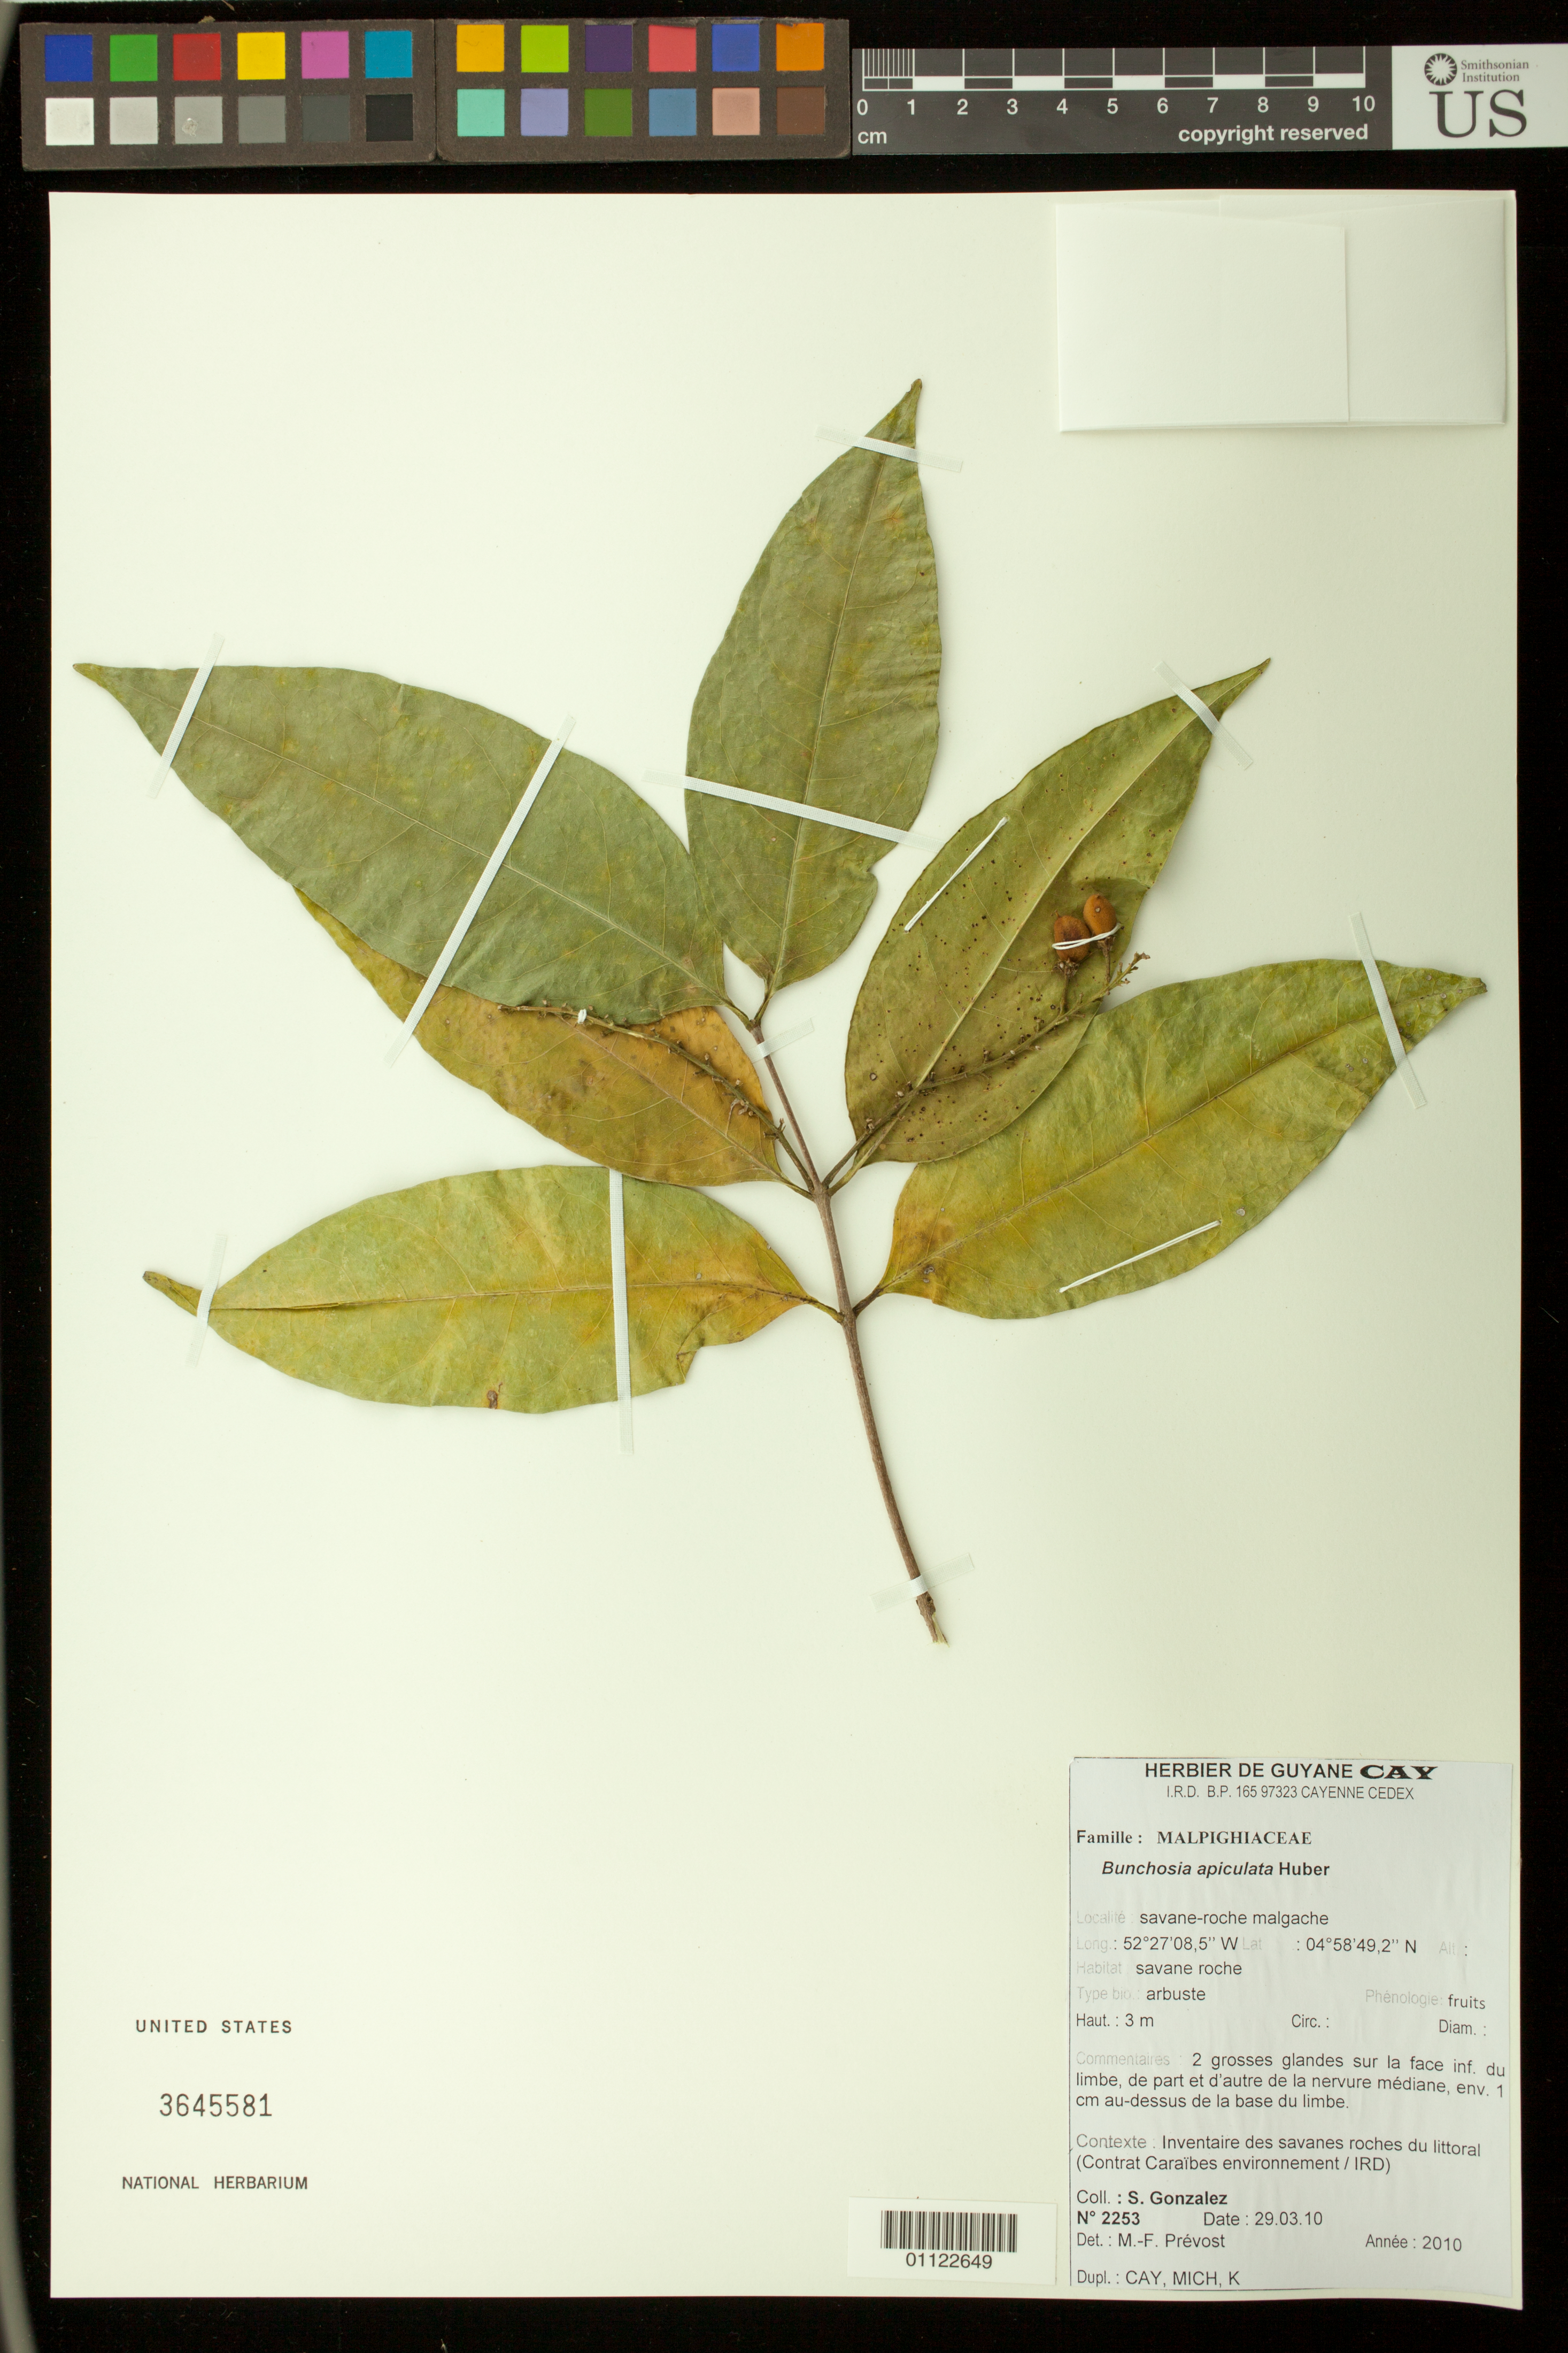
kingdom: Plantae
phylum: Tracheophyta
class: Magnoliopsida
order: Malpighiales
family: Malpighiaceae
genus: Bunchosia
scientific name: Bunchosia apiculata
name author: Huber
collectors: S. Gonzalez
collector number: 2253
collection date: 2010-03-29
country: French Guiana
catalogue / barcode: US 3645581